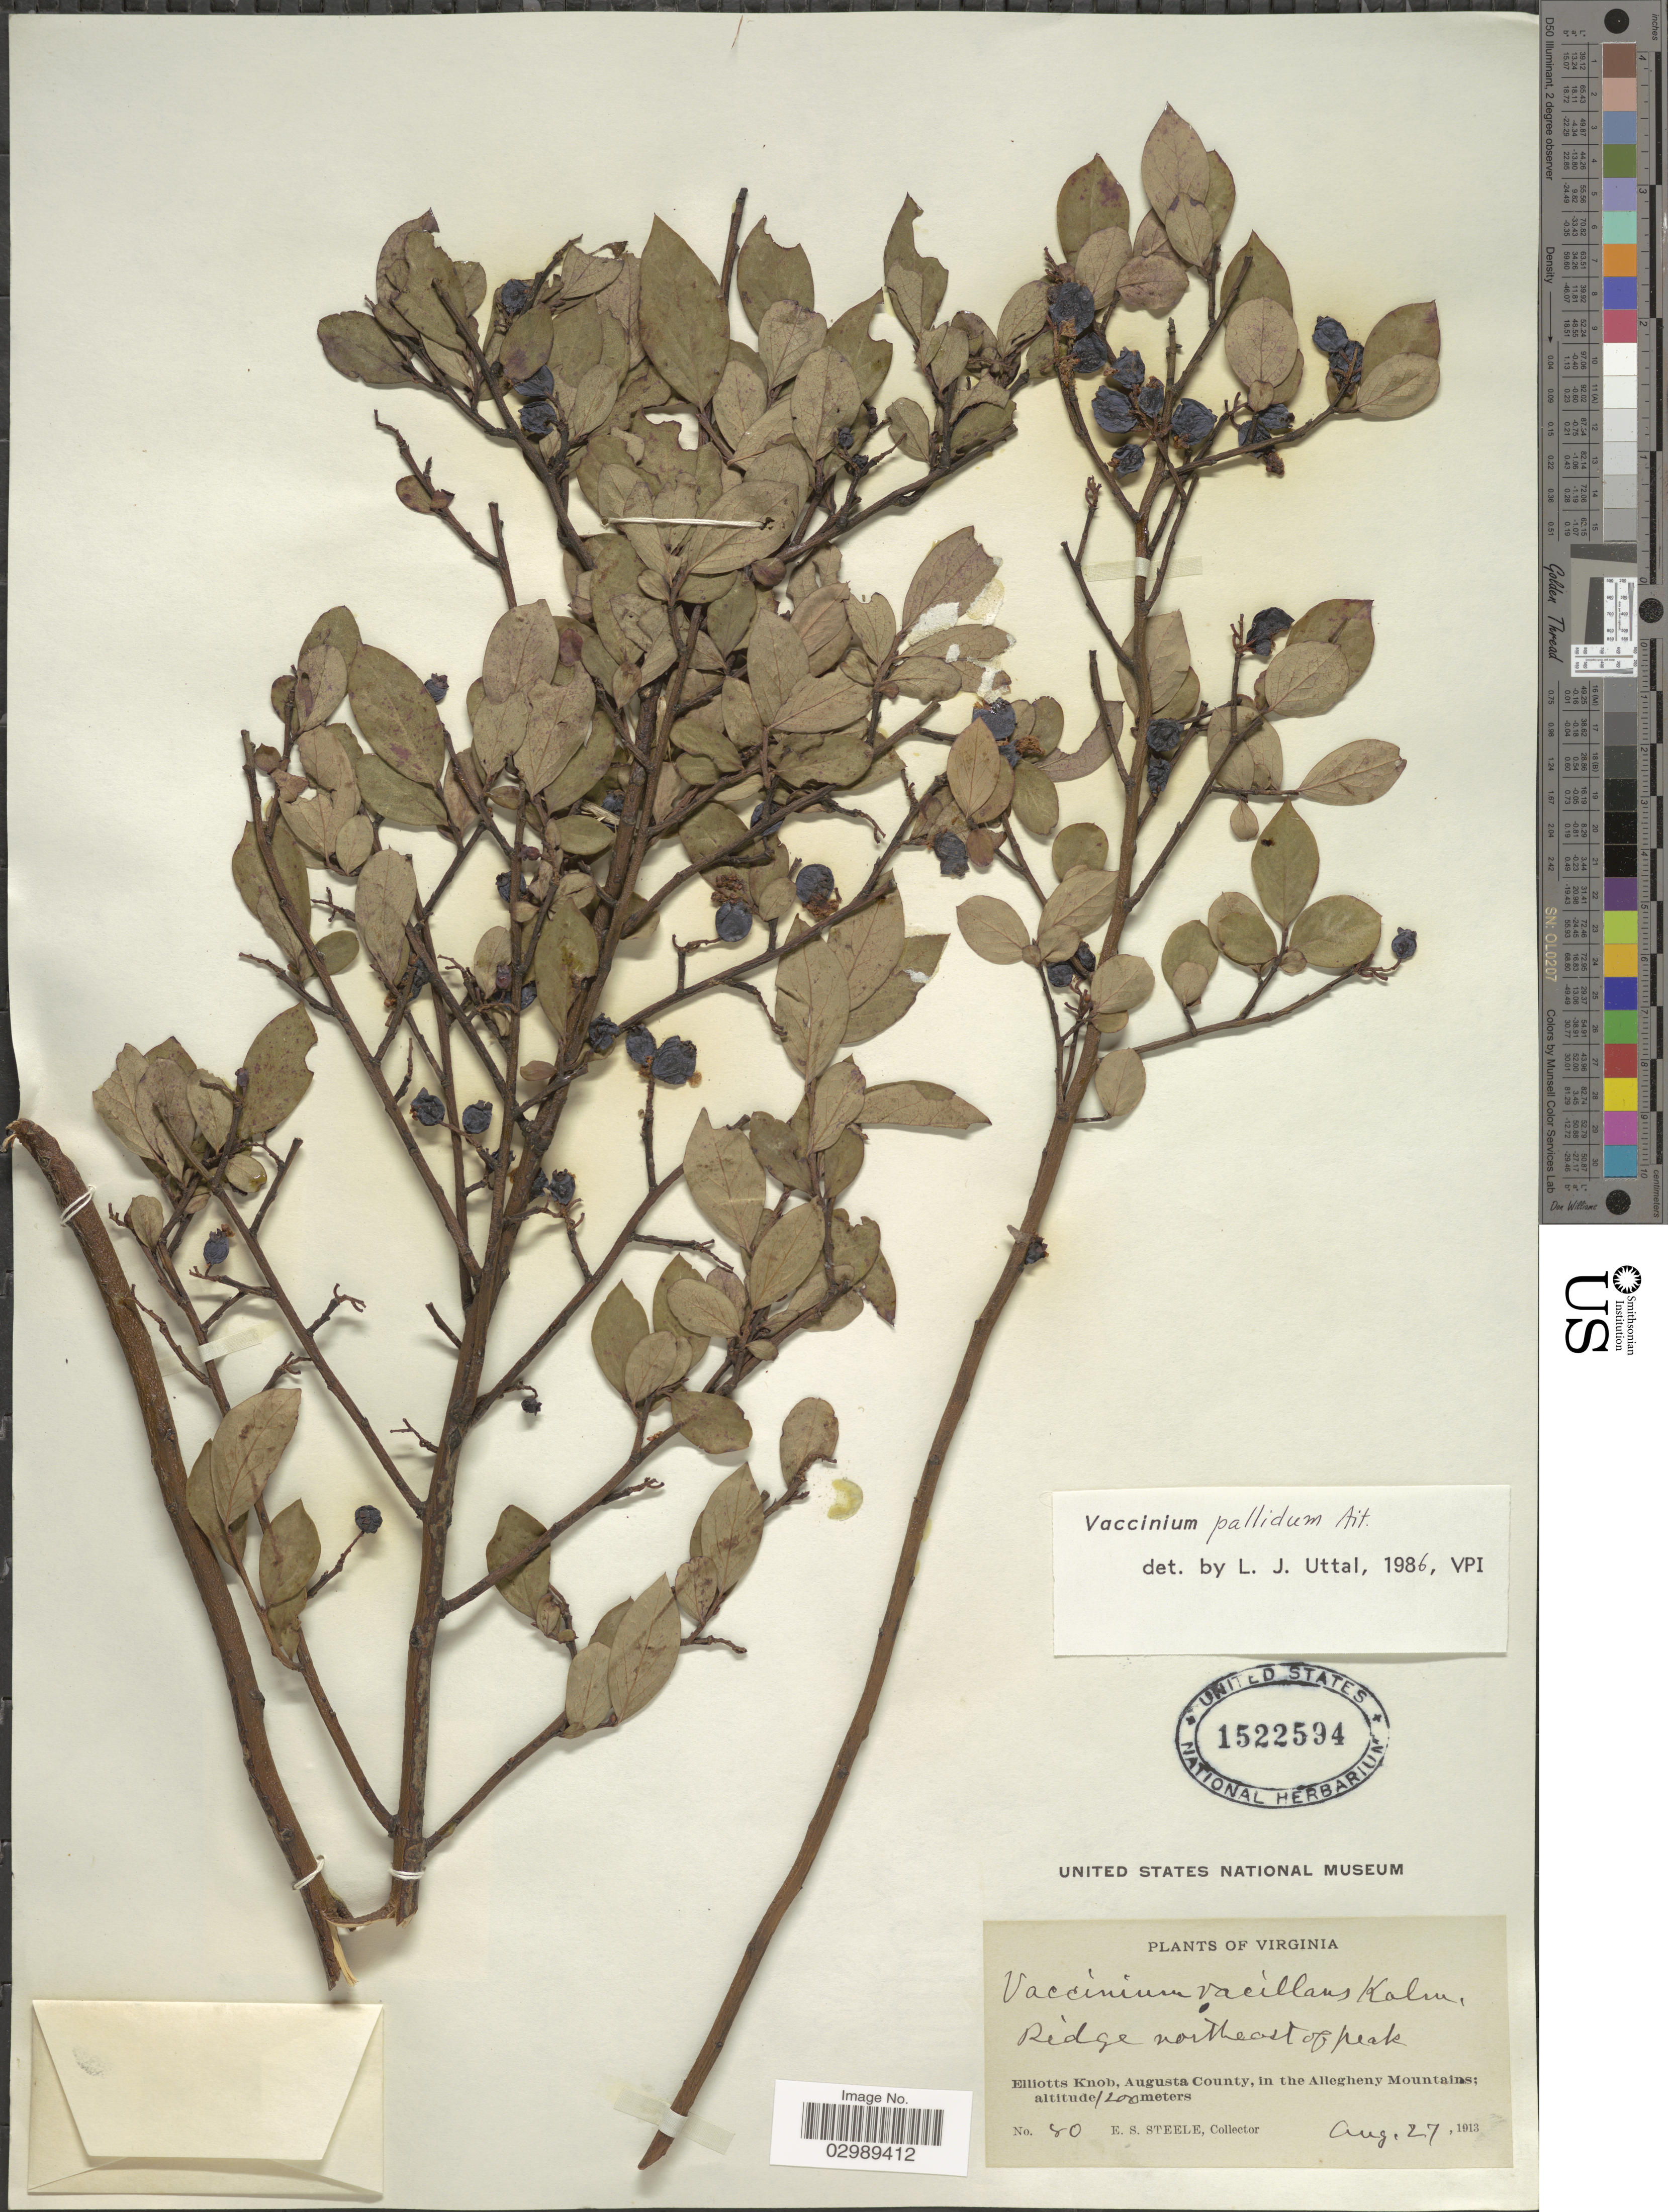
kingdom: Plantae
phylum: Tracheophyta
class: Magnoliopsida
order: Ericales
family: Ericaceae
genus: Vaccinium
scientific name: Vaccinium pallidum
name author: Aiton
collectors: E. Steele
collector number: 80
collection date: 1913-08-27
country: United States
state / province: Virginia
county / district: Augusta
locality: Ridge Northeast of peak. Elliotts Knob, Augusta County, in the Allegheny Mountains.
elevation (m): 1200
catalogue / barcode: US 1522594